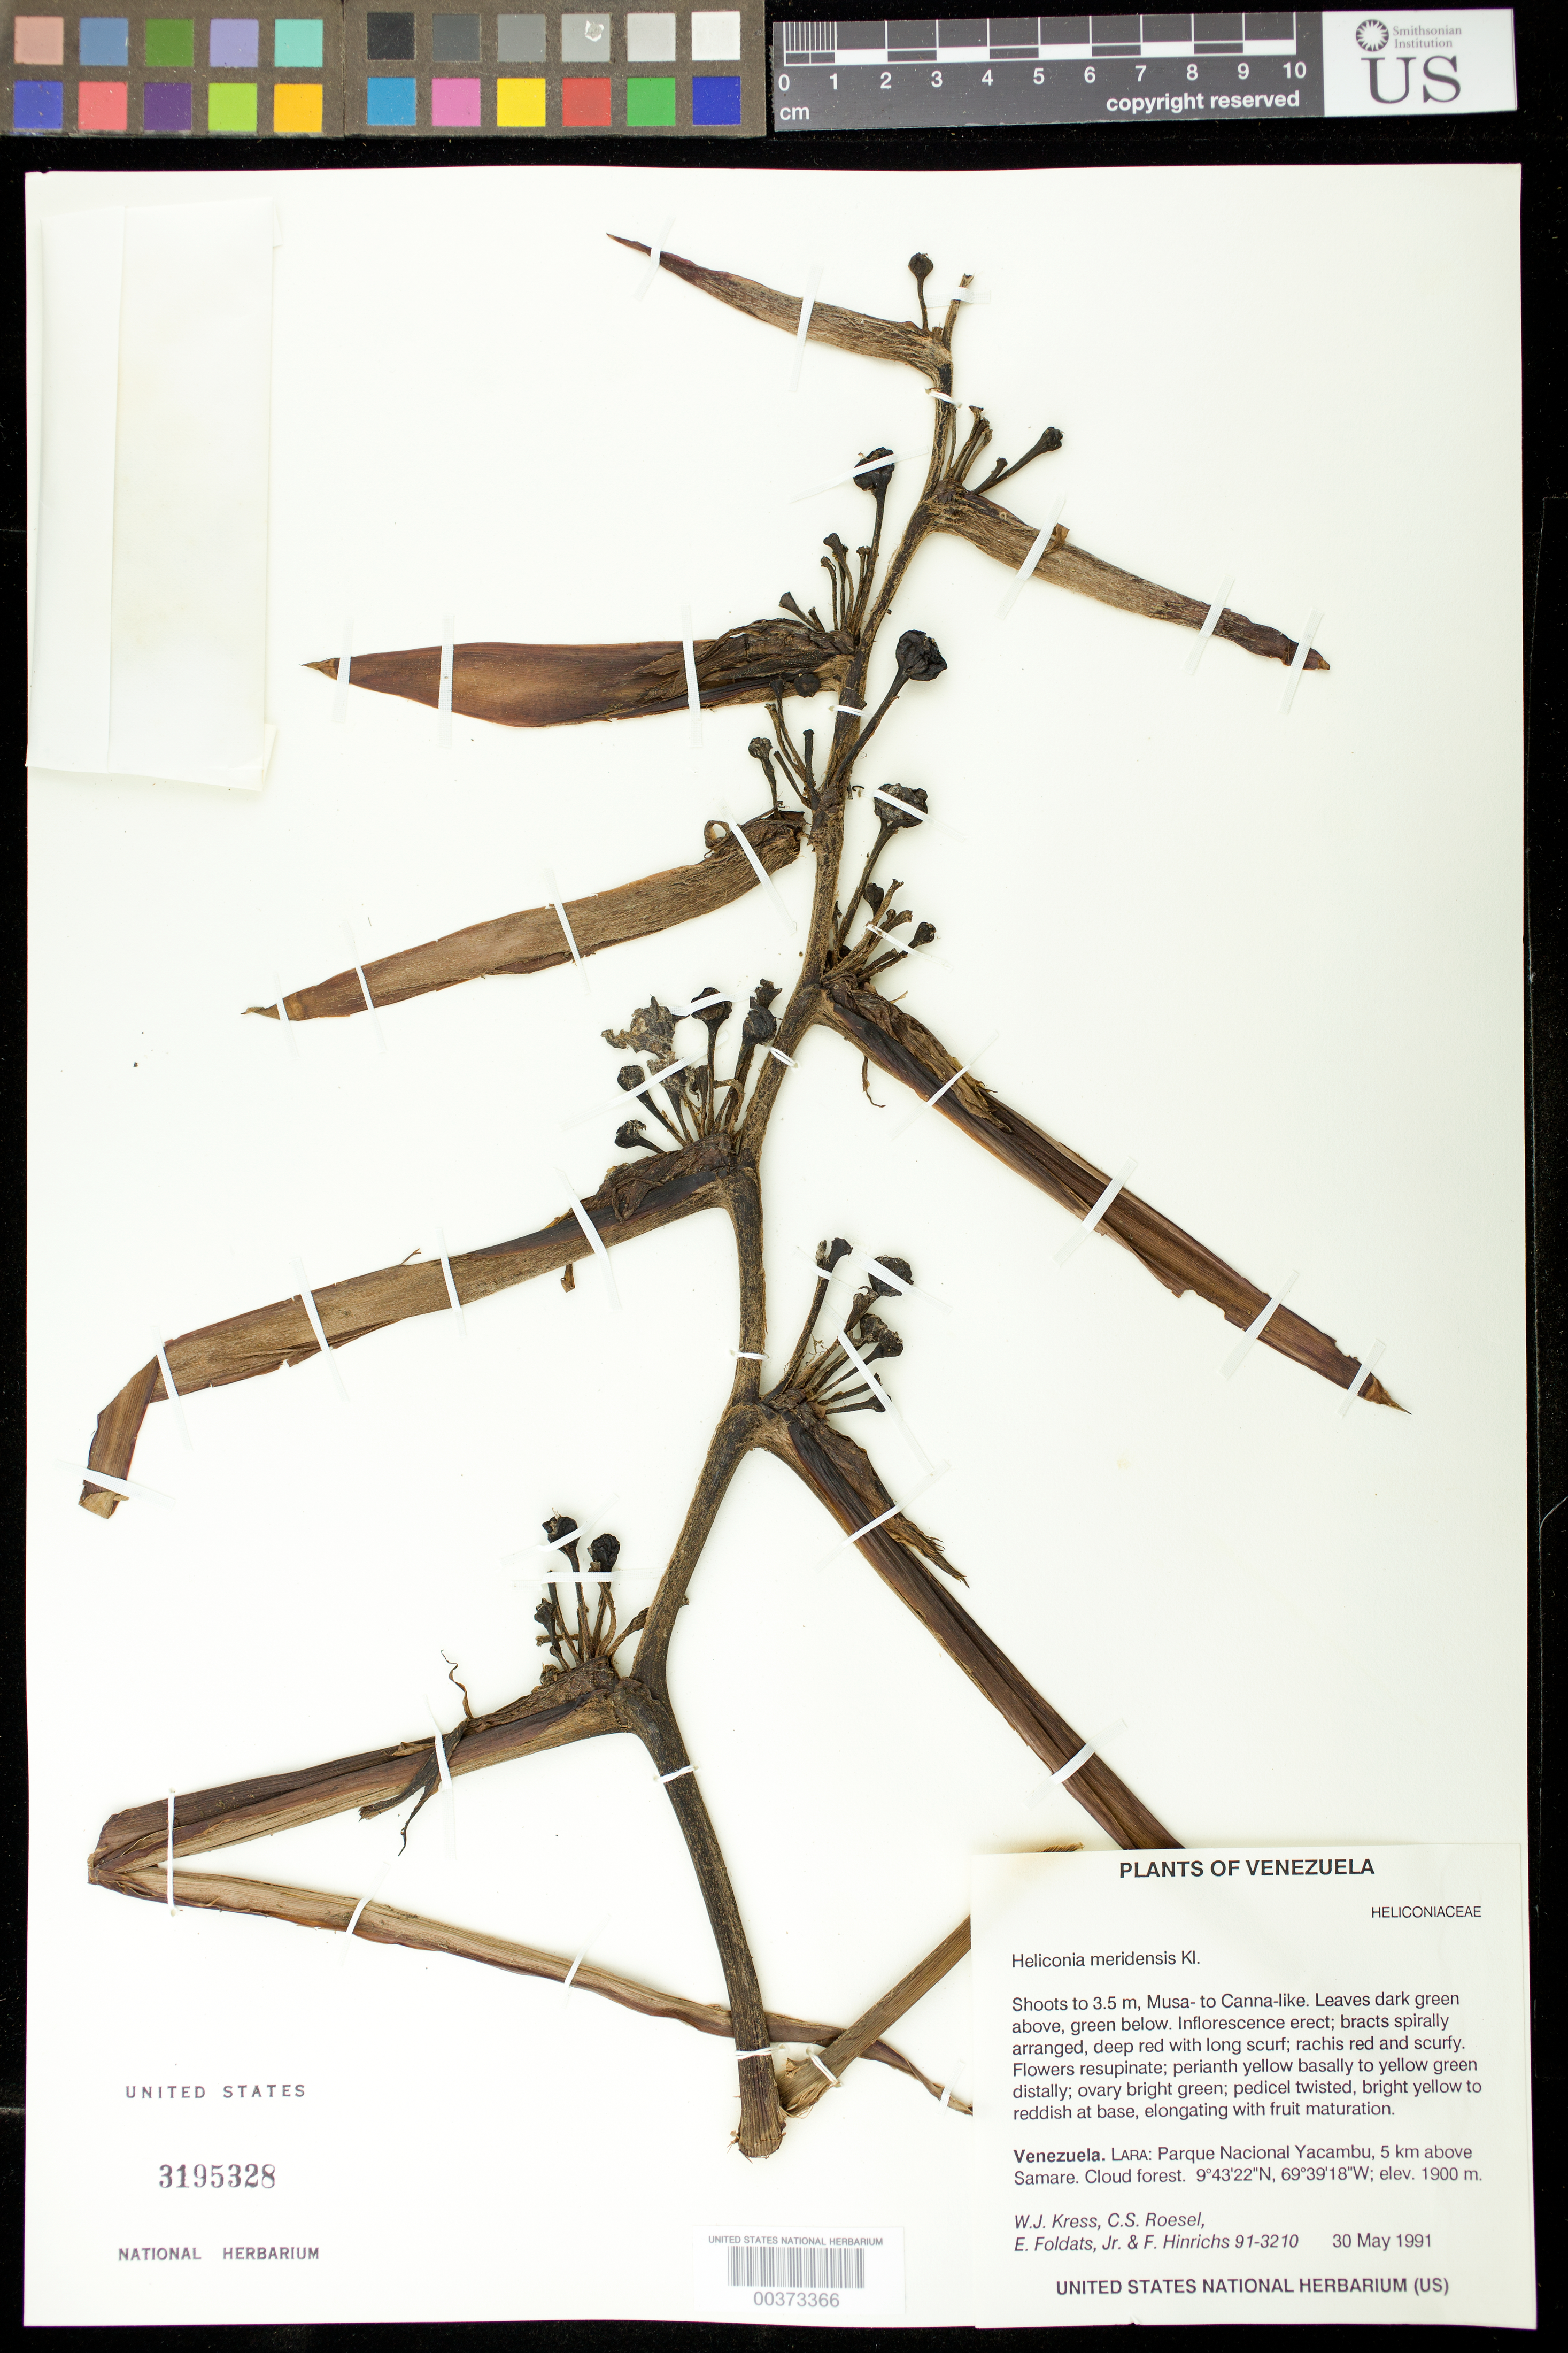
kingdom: Plantae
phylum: Tracheophyta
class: Magnoliopsida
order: Saxifragales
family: Grossulariaceae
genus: Ribes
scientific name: Ribes atropurpureum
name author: C.A. Mey.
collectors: W. J. Kress, C. S. Roesel, E. Foldats & F. Hinrichs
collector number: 91-3210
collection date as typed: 30 May 1991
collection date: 1991-05-30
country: Venezuela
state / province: Lara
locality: Parque nacional yacambu, 5 km above samare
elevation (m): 1900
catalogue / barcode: US 3195328